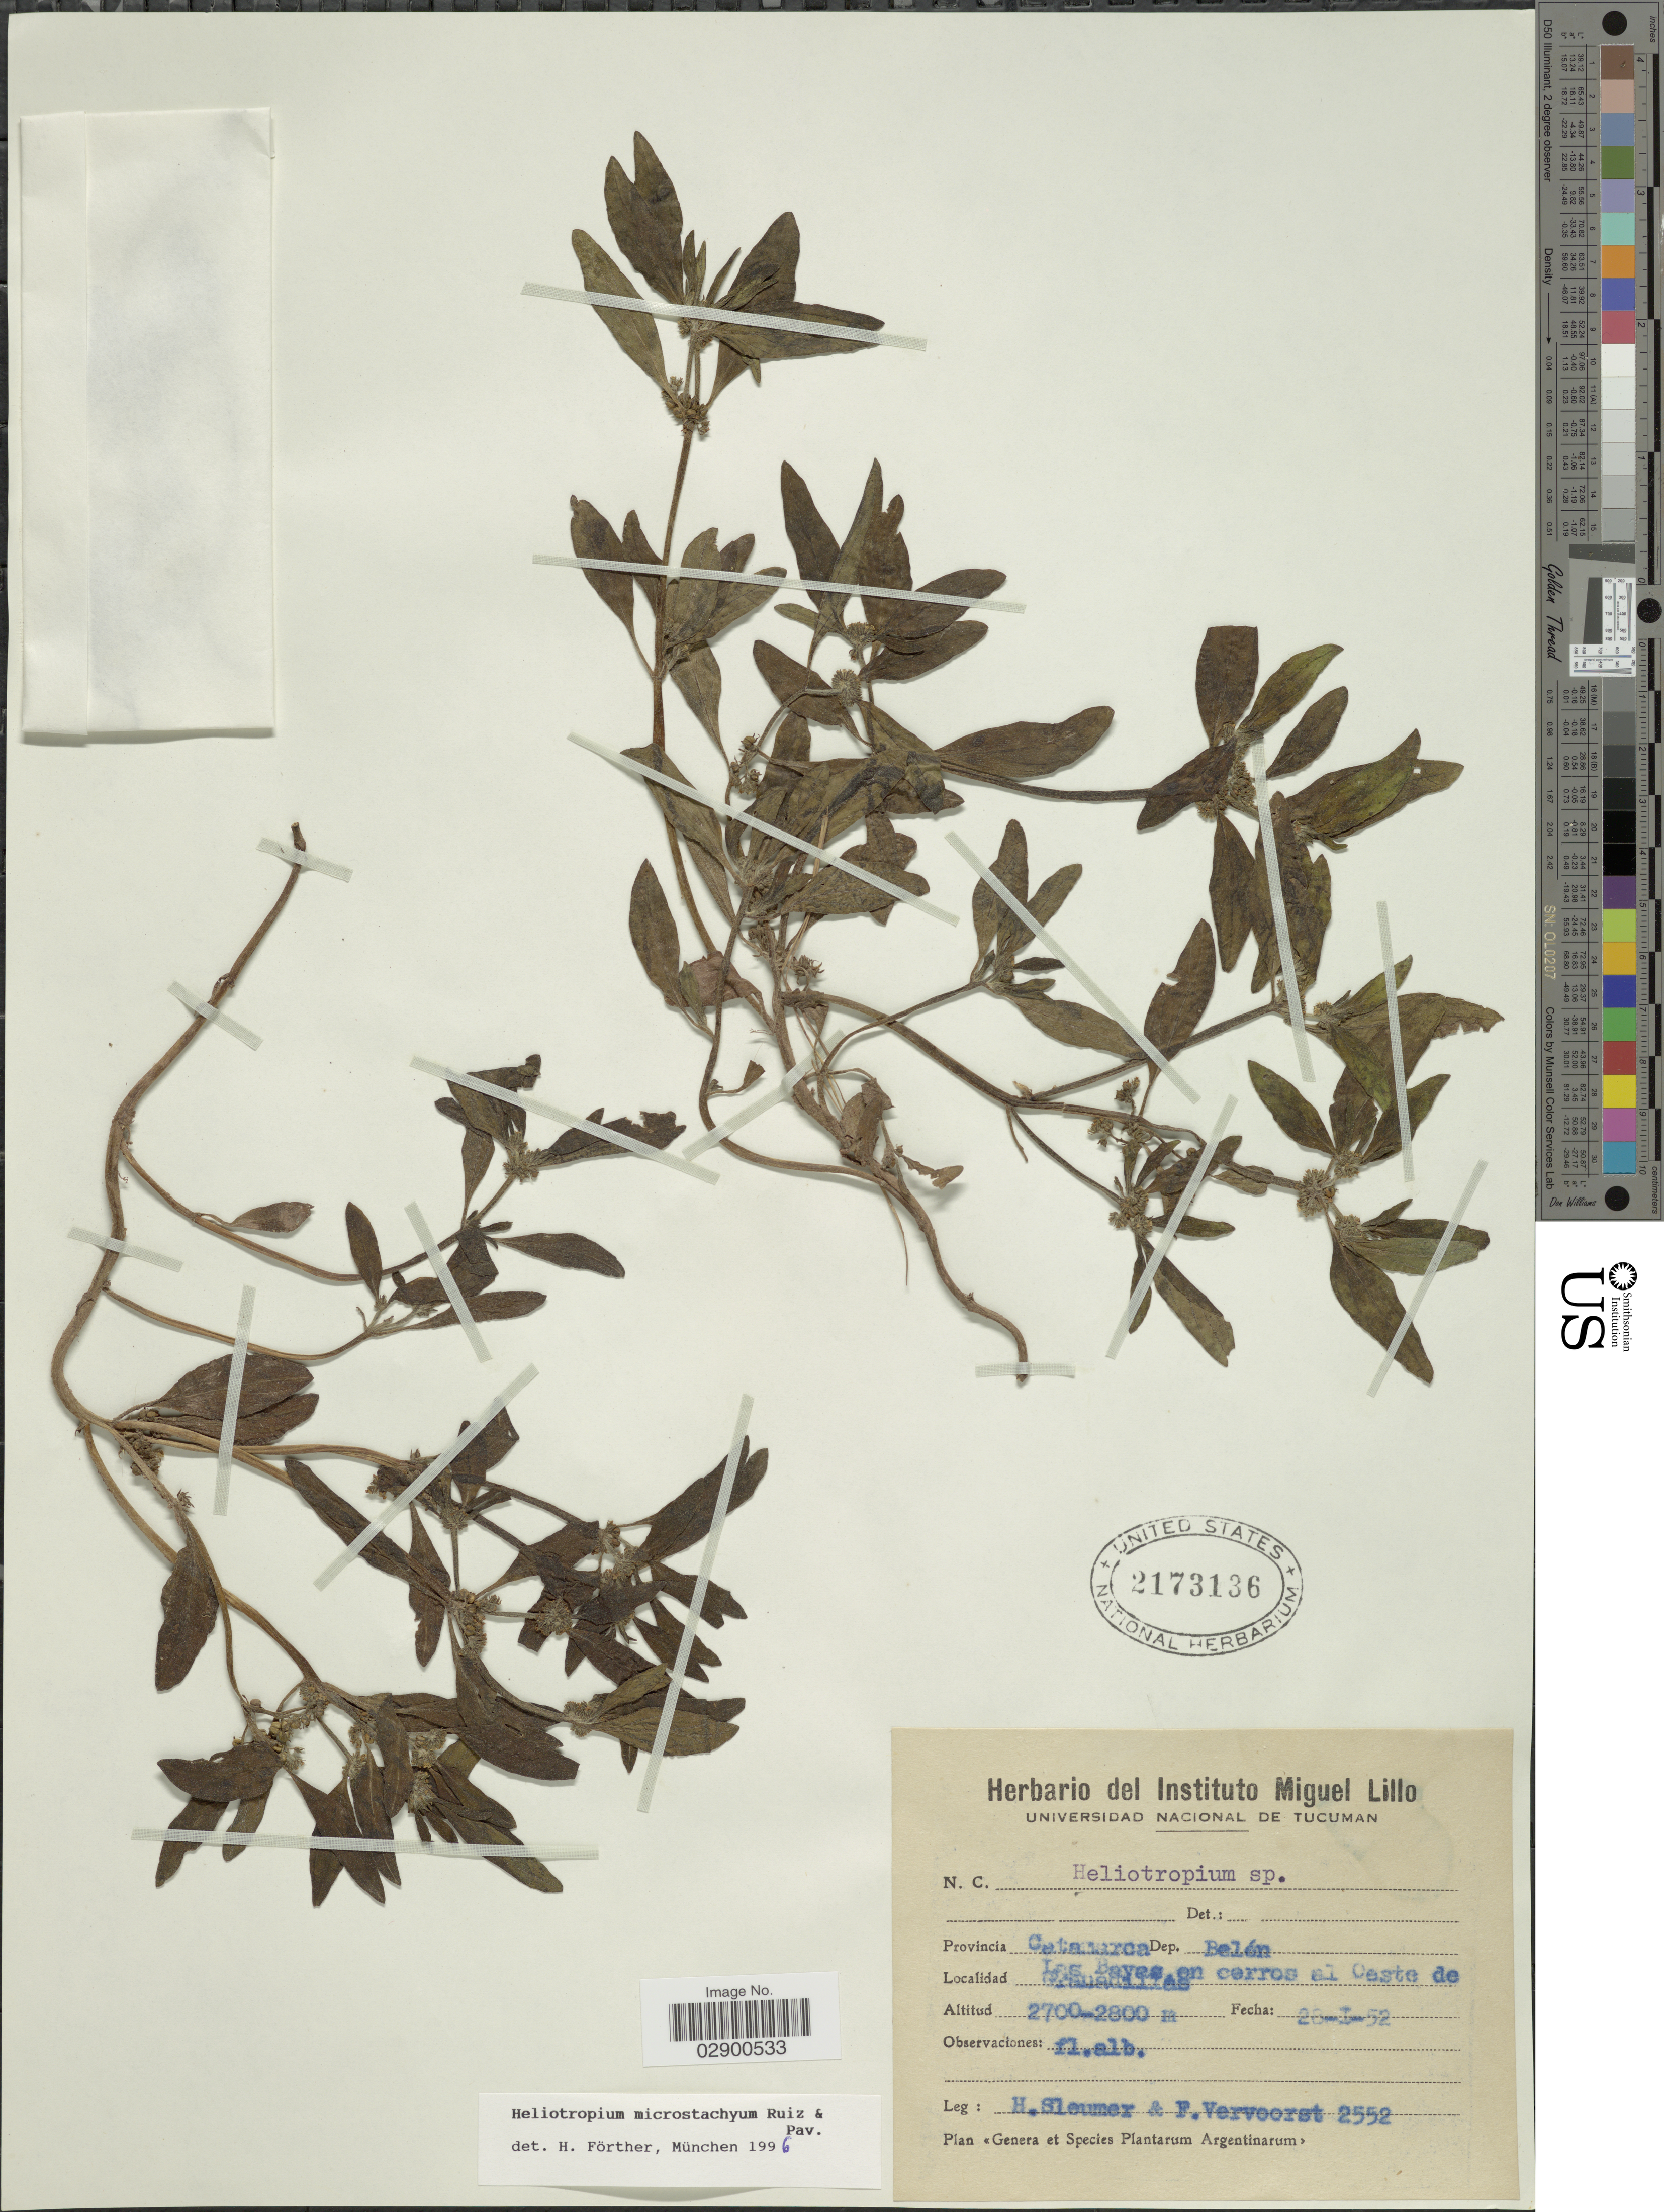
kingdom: Plantae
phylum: Tracheophyta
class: Magnoliopsida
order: Boraginales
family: Heliotropiaceae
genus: Heliotropium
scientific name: Heliotropium microstachyum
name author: Ruiz & Pav.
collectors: H. O. Sleumer & F. Vervoorst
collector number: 2552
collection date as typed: Transcribed d/m/y: 28/1/52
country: Argentina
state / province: Catamarca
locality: Dep. Belén, Las Bayas en cerros el Oeste de Granadillas.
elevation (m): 2700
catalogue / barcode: US 2173136